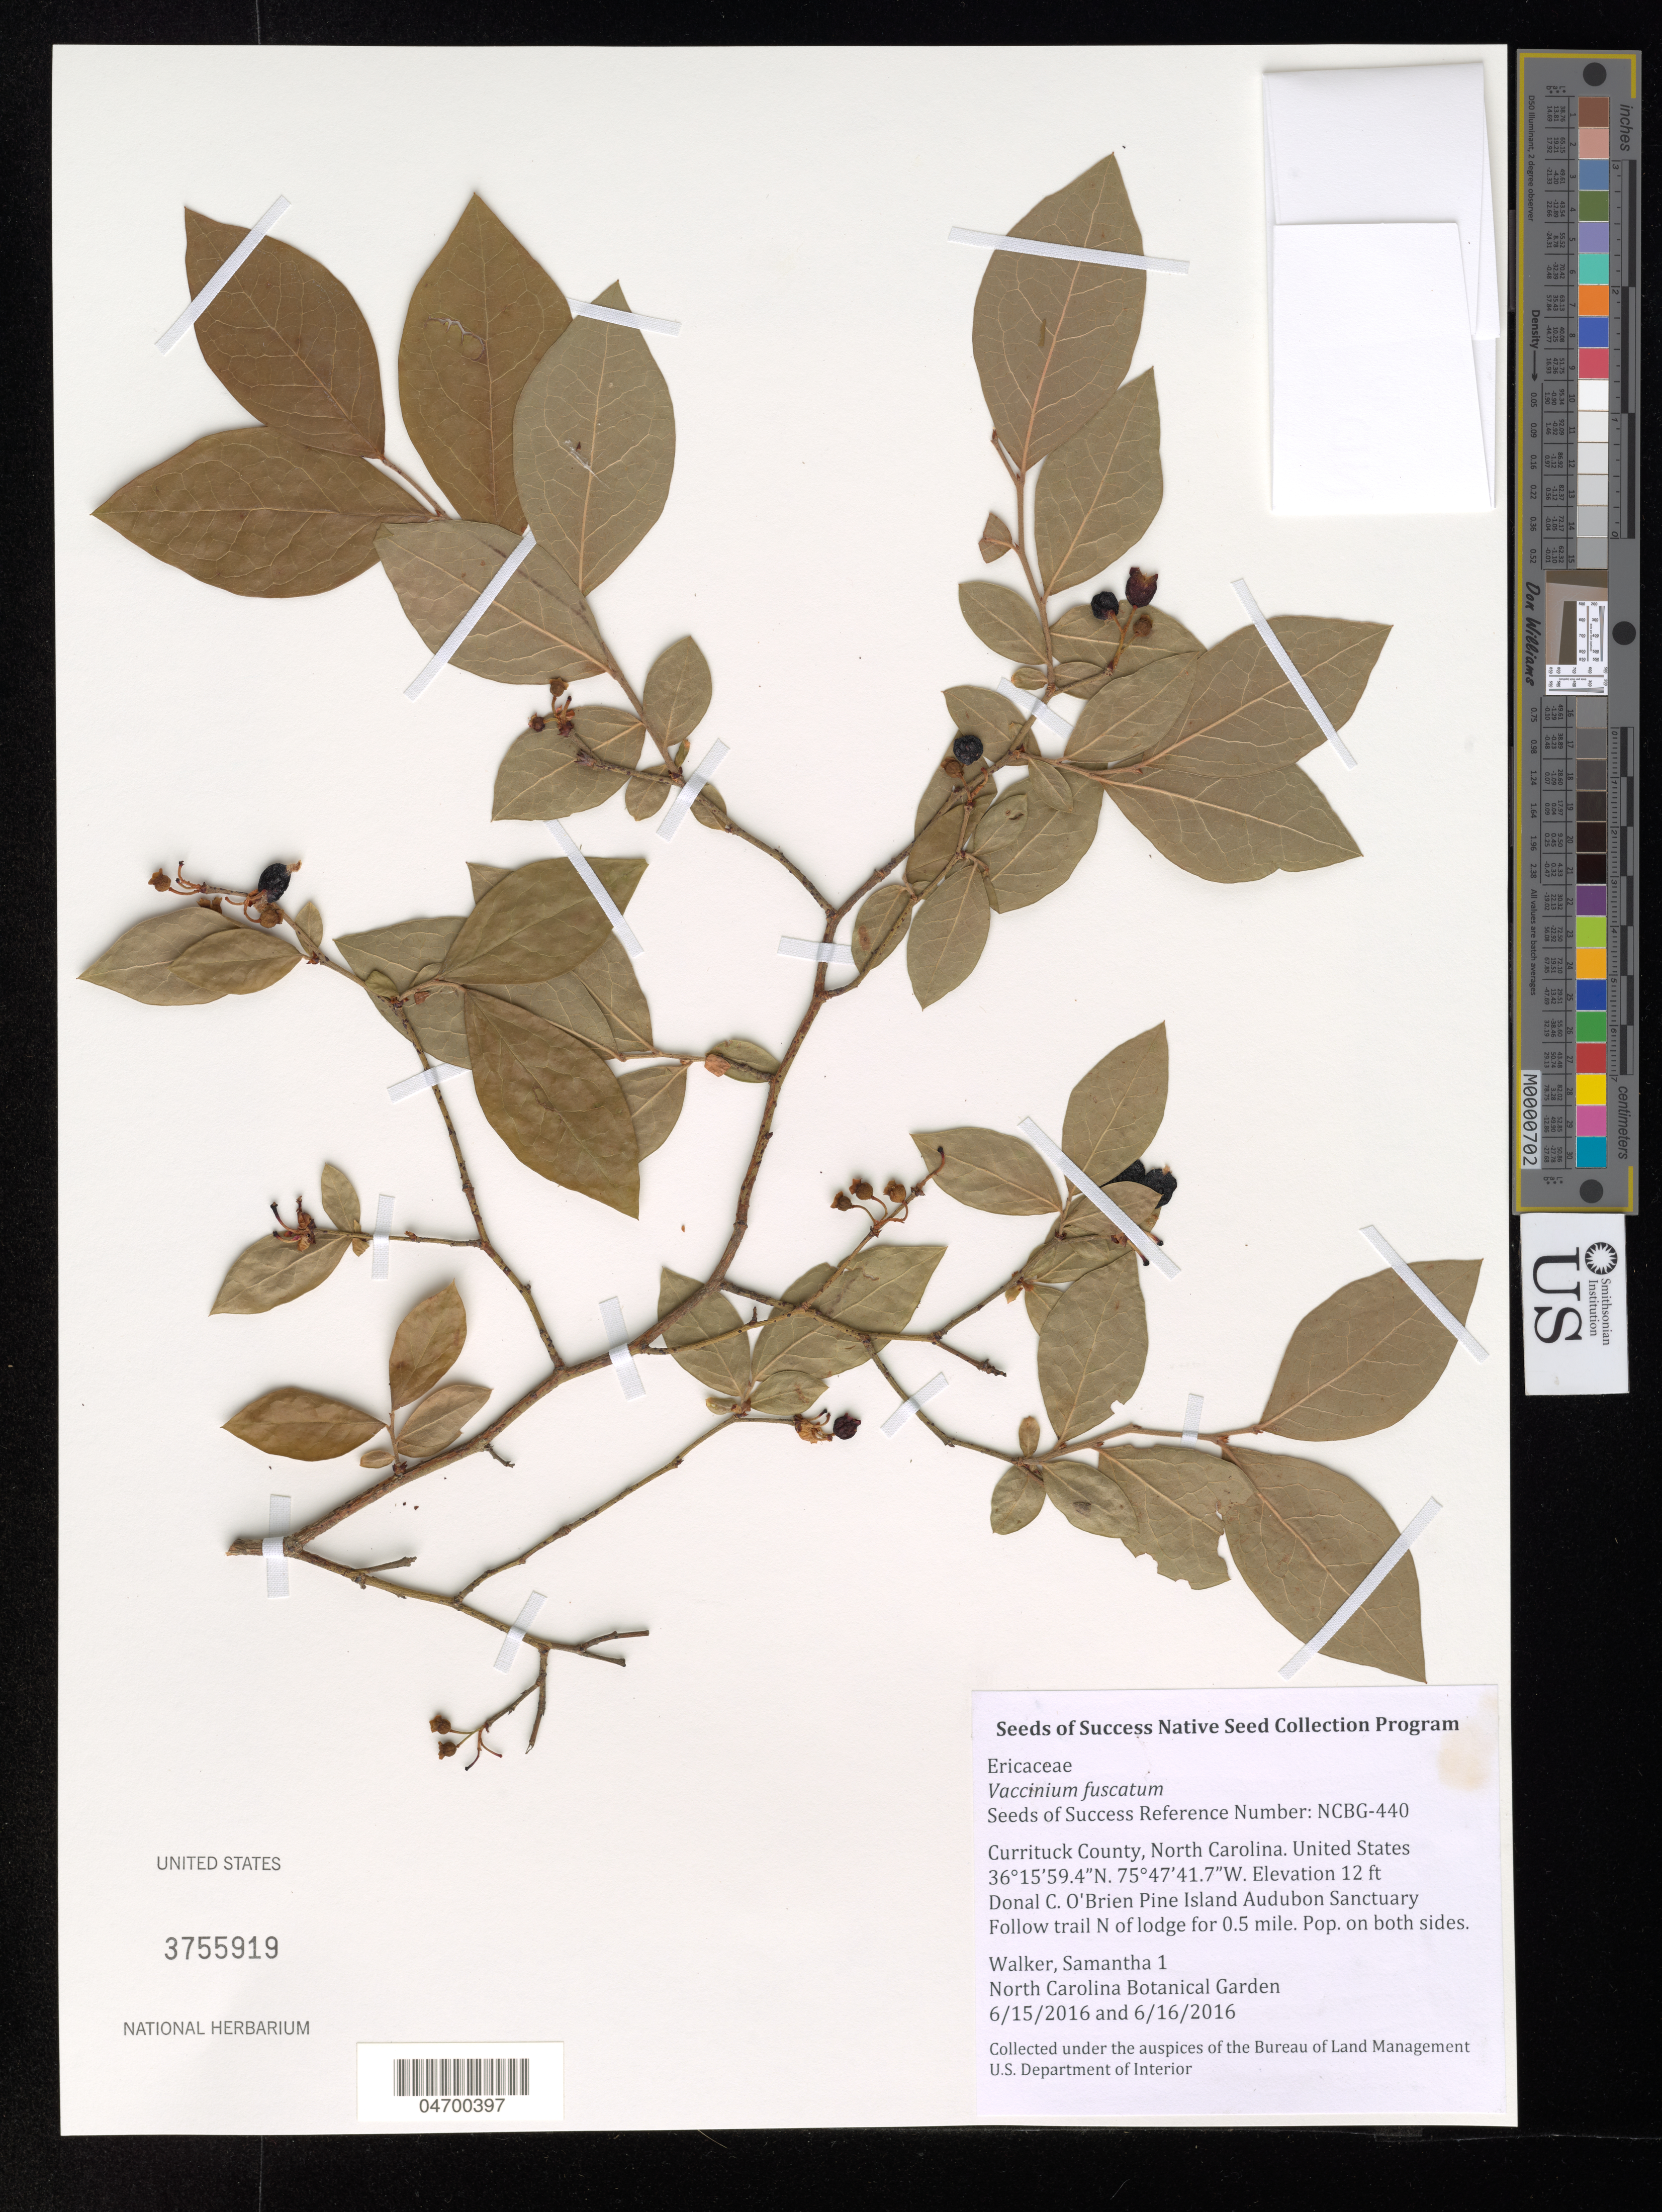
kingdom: Plantae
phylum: Tracheophyta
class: Magnoliopsida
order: Ericales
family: Ericaceae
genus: Vaccinium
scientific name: Vaccinium fuscatum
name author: Aiton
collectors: S. Walker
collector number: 1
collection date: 2016-06-15/2016-06-16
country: United States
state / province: North Carolina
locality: Currituck County. Donal C. O'Brien Pine Island Audubon Sanctuary. Follow trail N of lodge for 0.5 mile. Pop. on both sides.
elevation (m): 4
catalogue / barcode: US 3755919